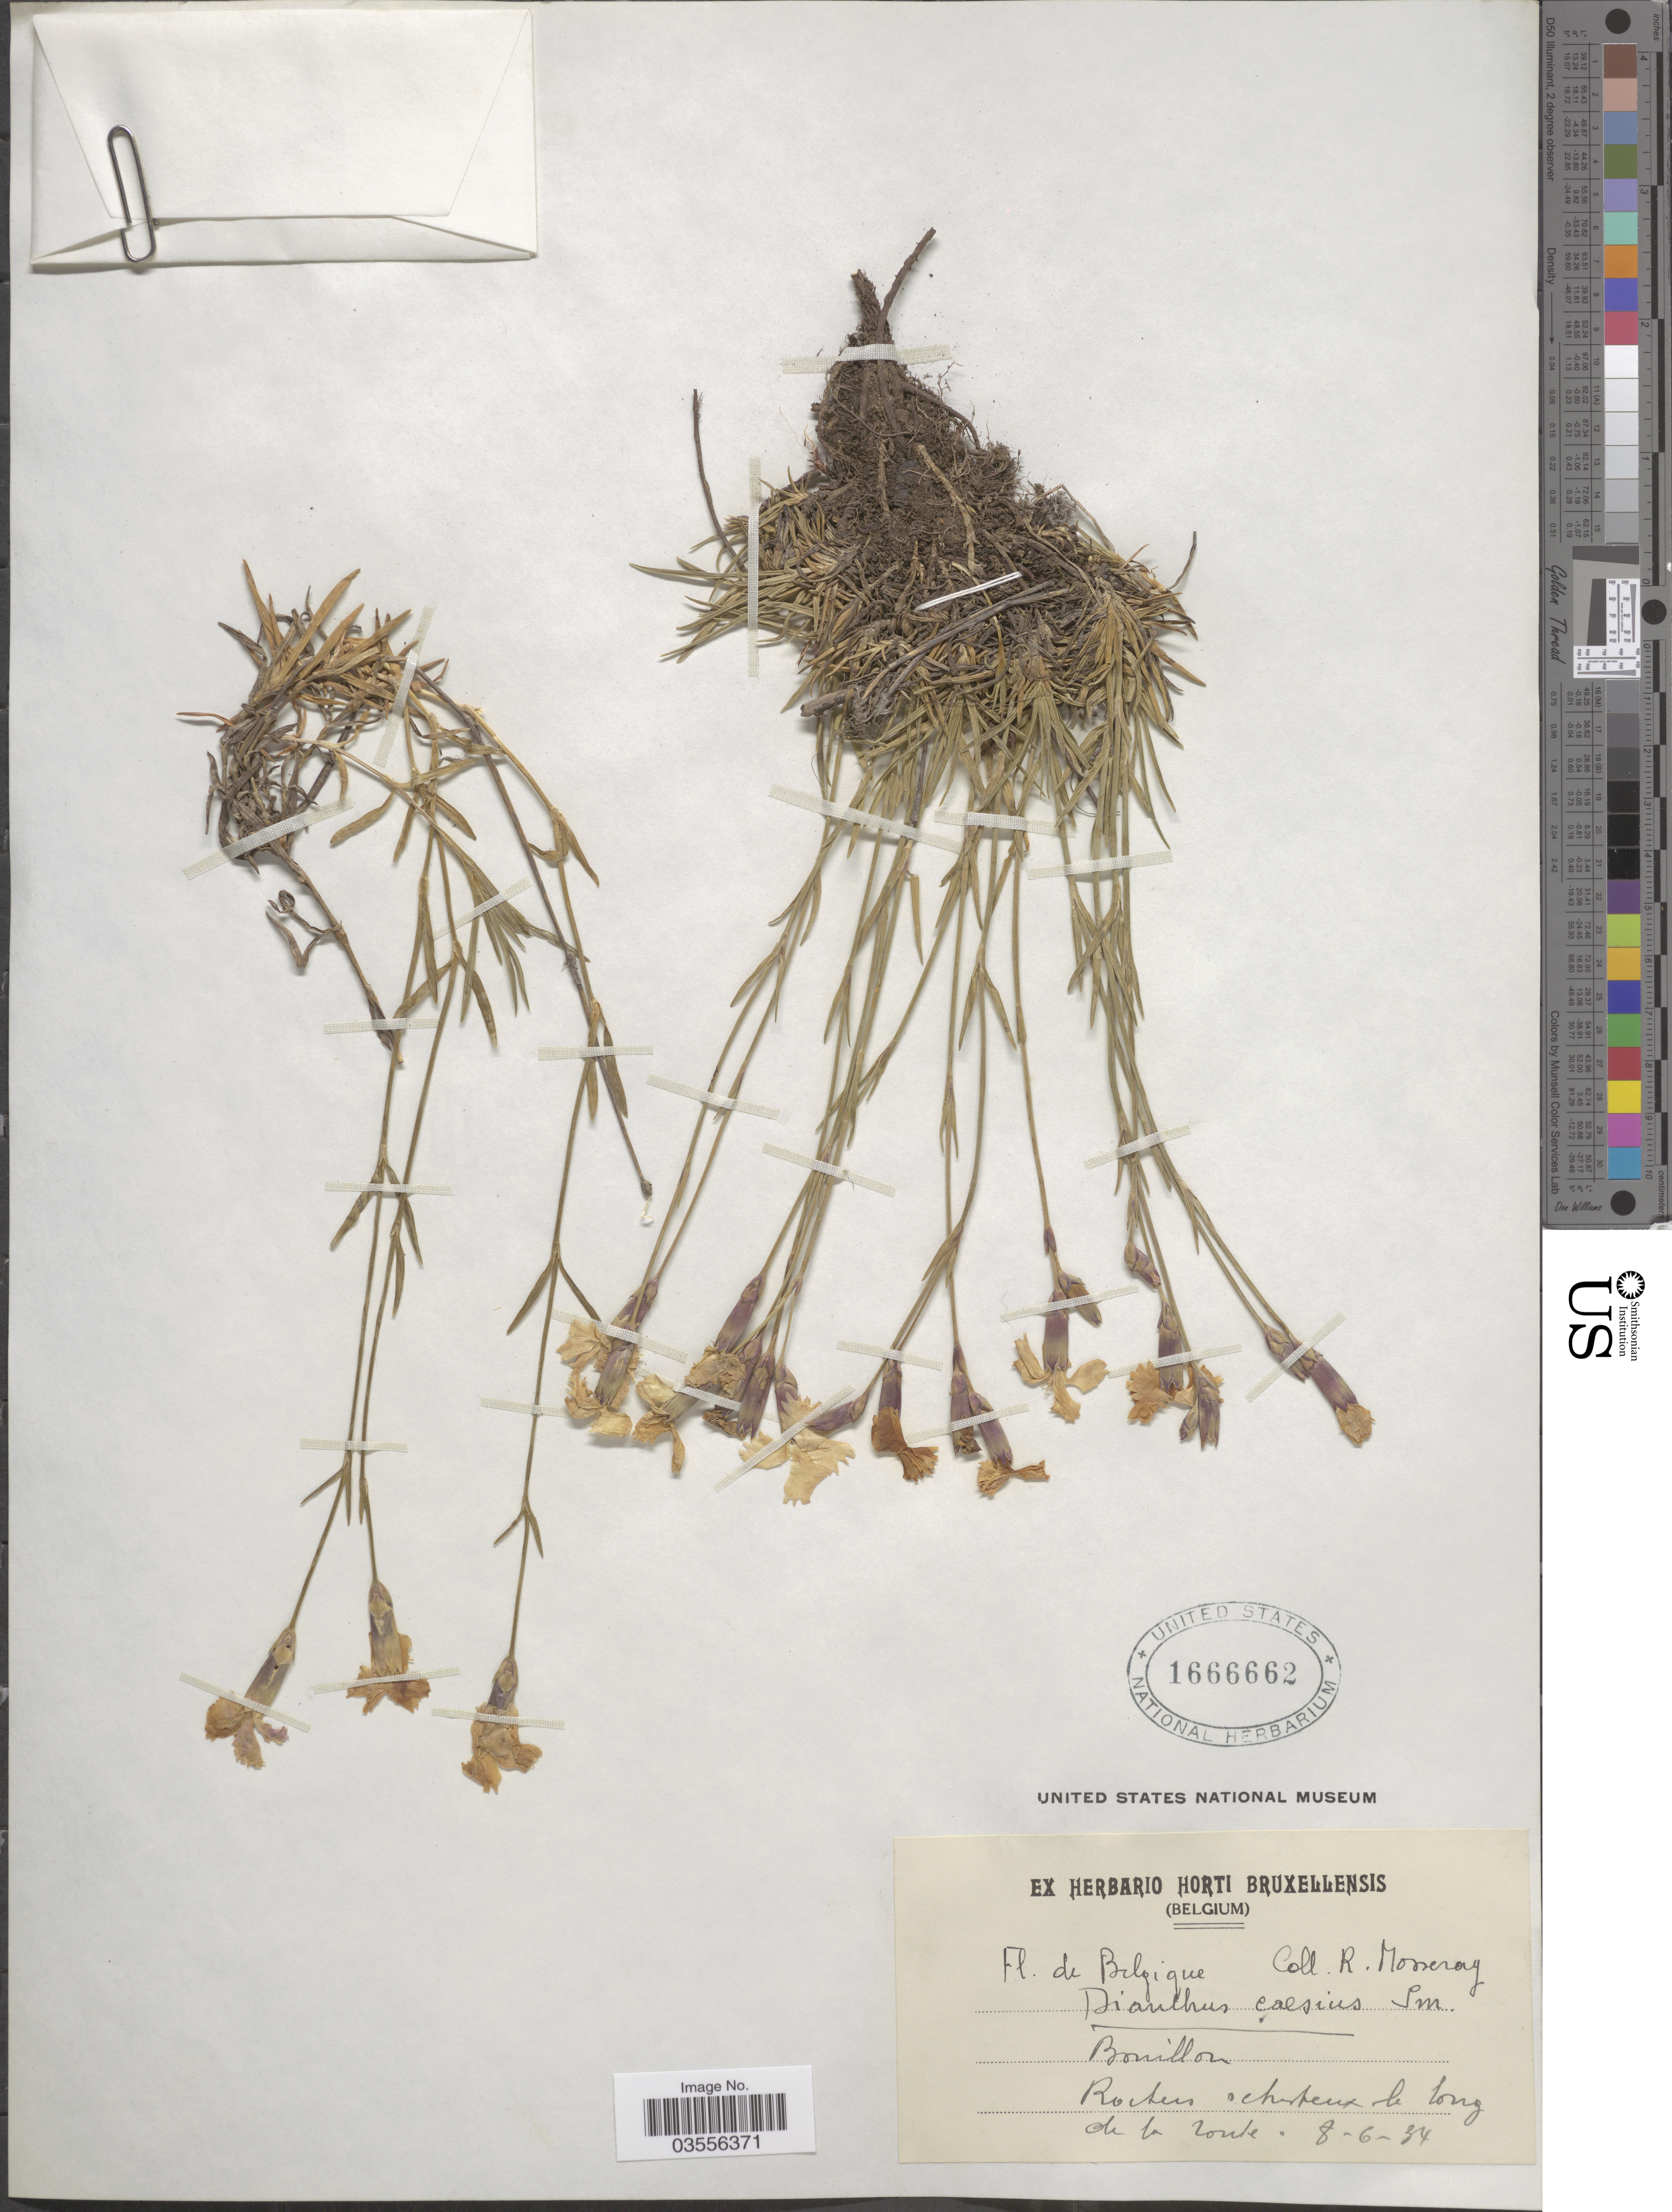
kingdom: Plantae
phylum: Tracheophyta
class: Magnoliopsida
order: Caryophyllales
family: Caryophyllaceae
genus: Dianthus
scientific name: Dianthus caesius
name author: Sm.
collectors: R. Mosseray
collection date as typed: Transcribed d/m/y: 8/6/34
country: Belgium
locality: Bouillon. Rochers "chateux le long de la route".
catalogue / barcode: US 1666662